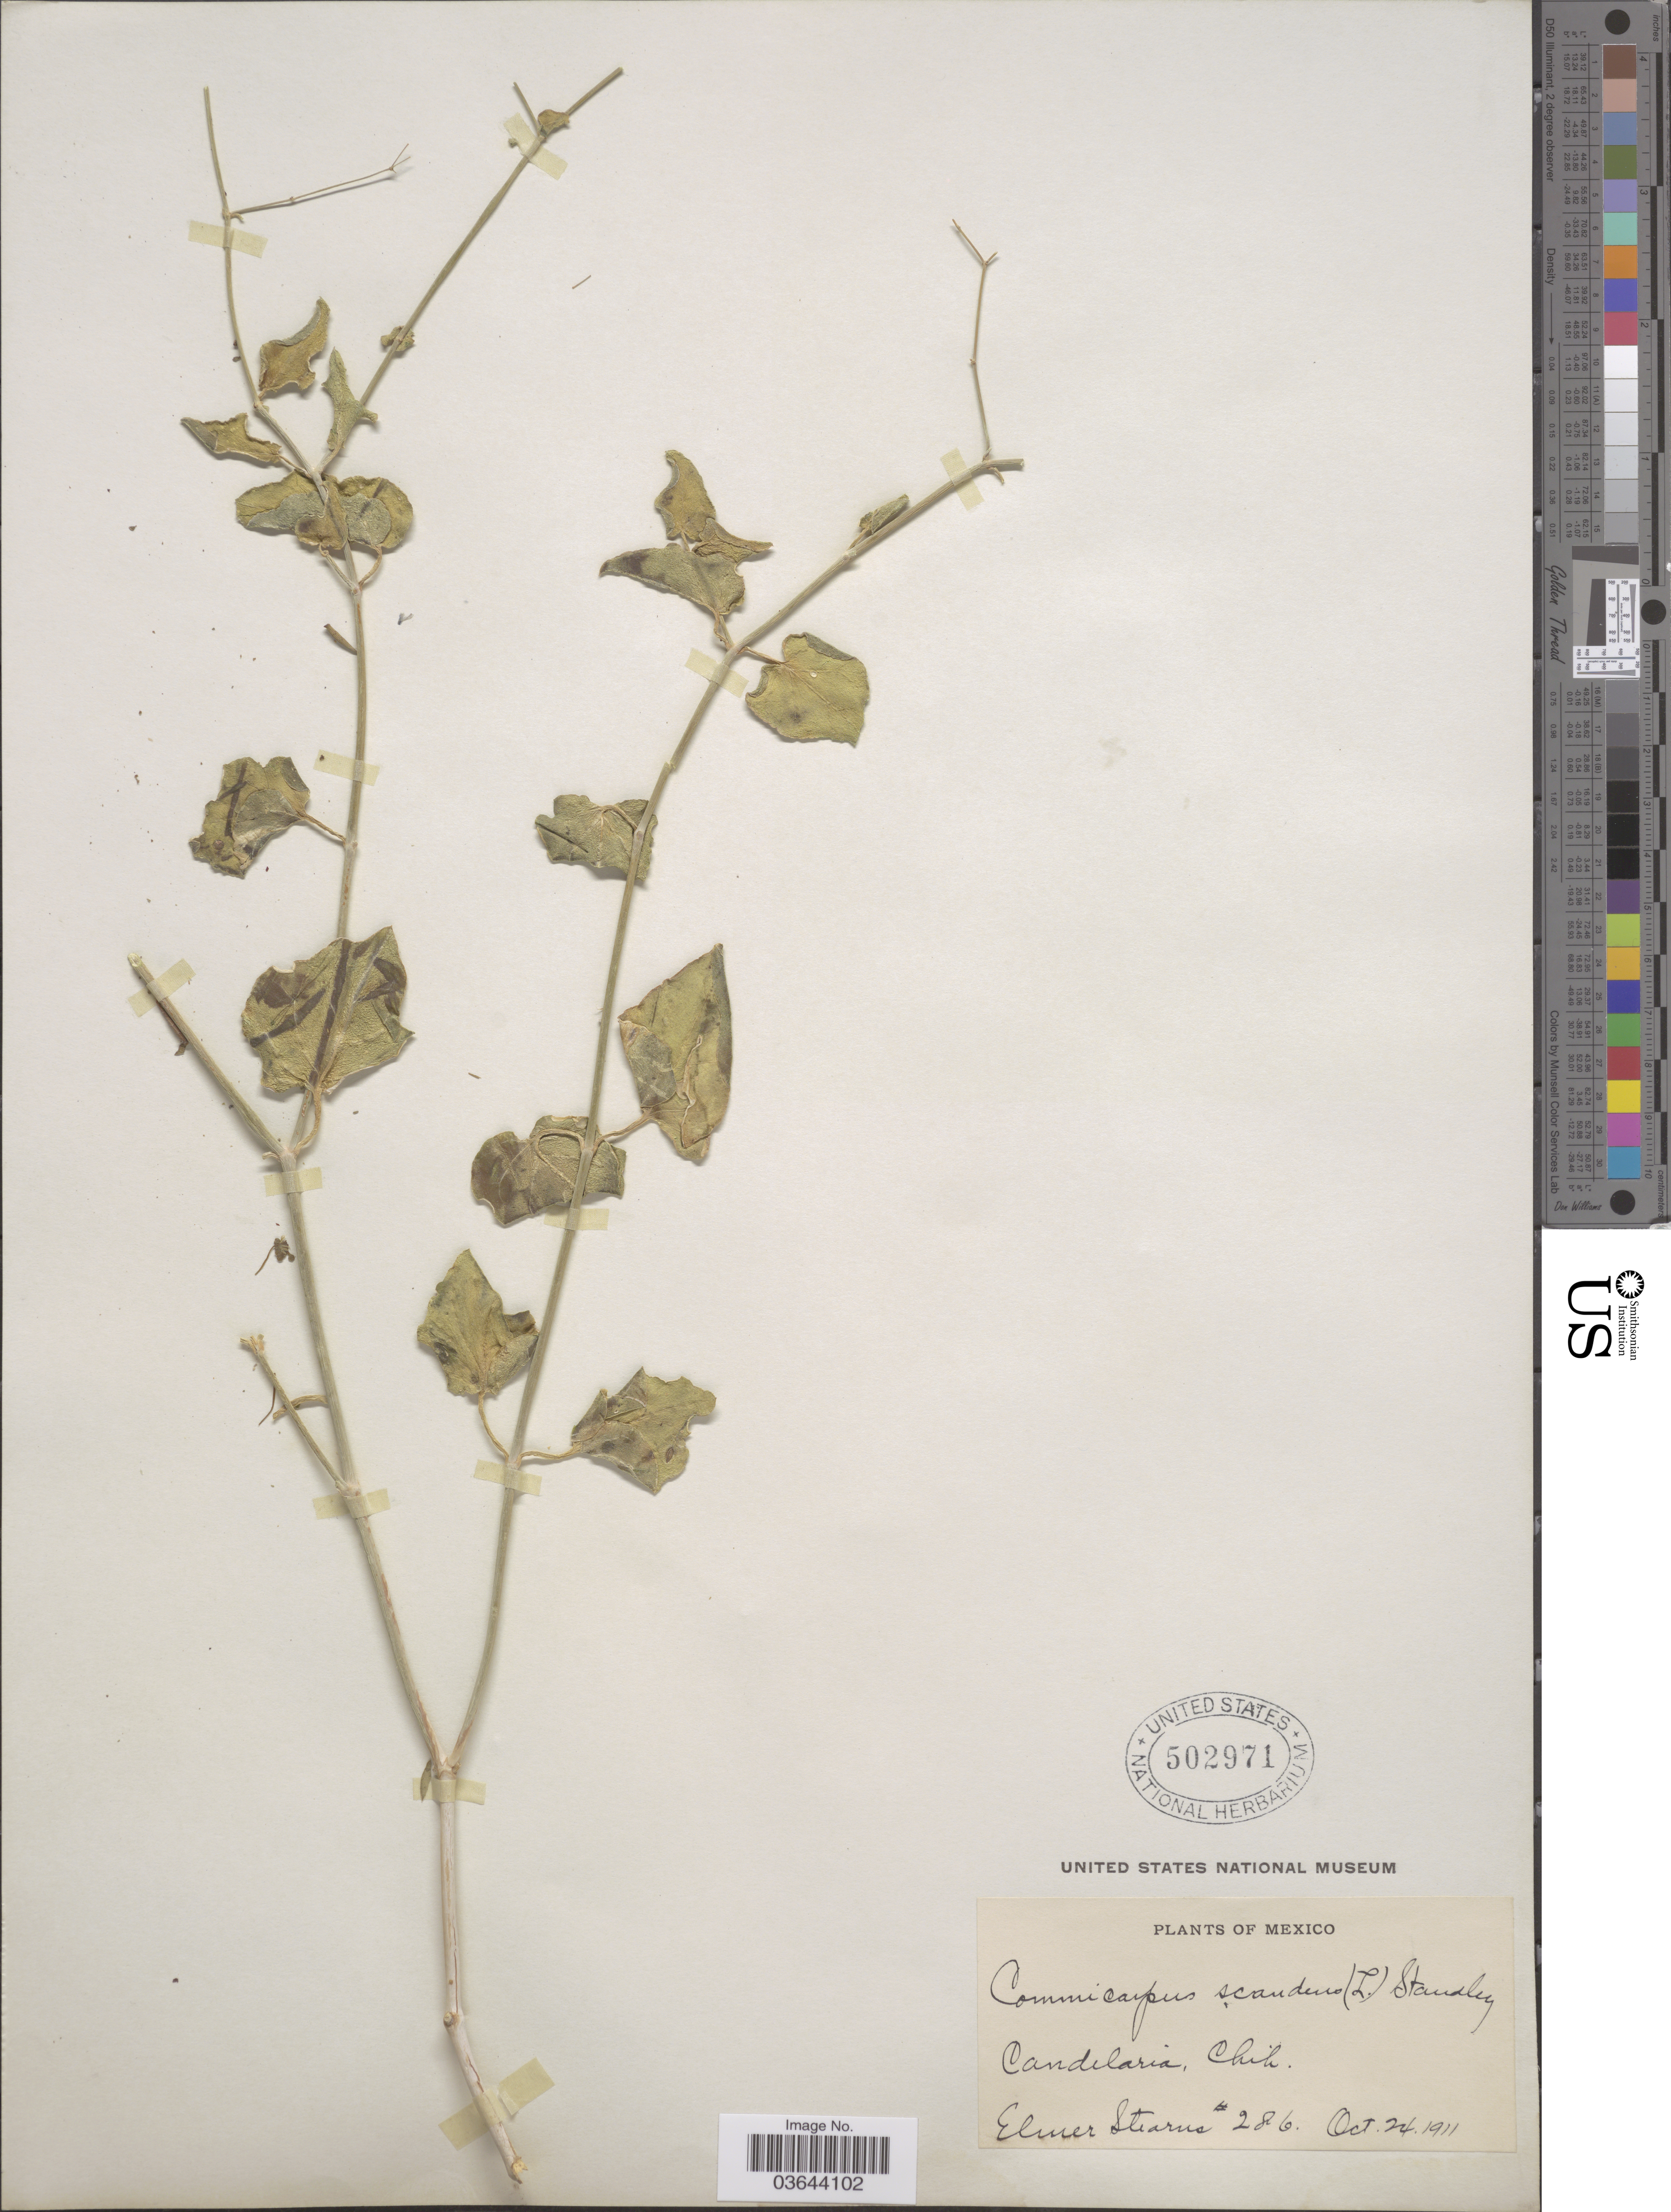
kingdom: Plantae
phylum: Tracheophyta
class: Magnoliopsida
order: Caryophyllales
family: Nyctaginaceae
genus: Commicarpus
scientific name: Commicarpus scandens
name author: (L.) Standl.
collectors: E. Stearns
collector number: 286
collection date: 1911-10-24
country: Mexico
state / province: Chihuahua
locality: Candelaria.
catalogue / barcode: US 502971